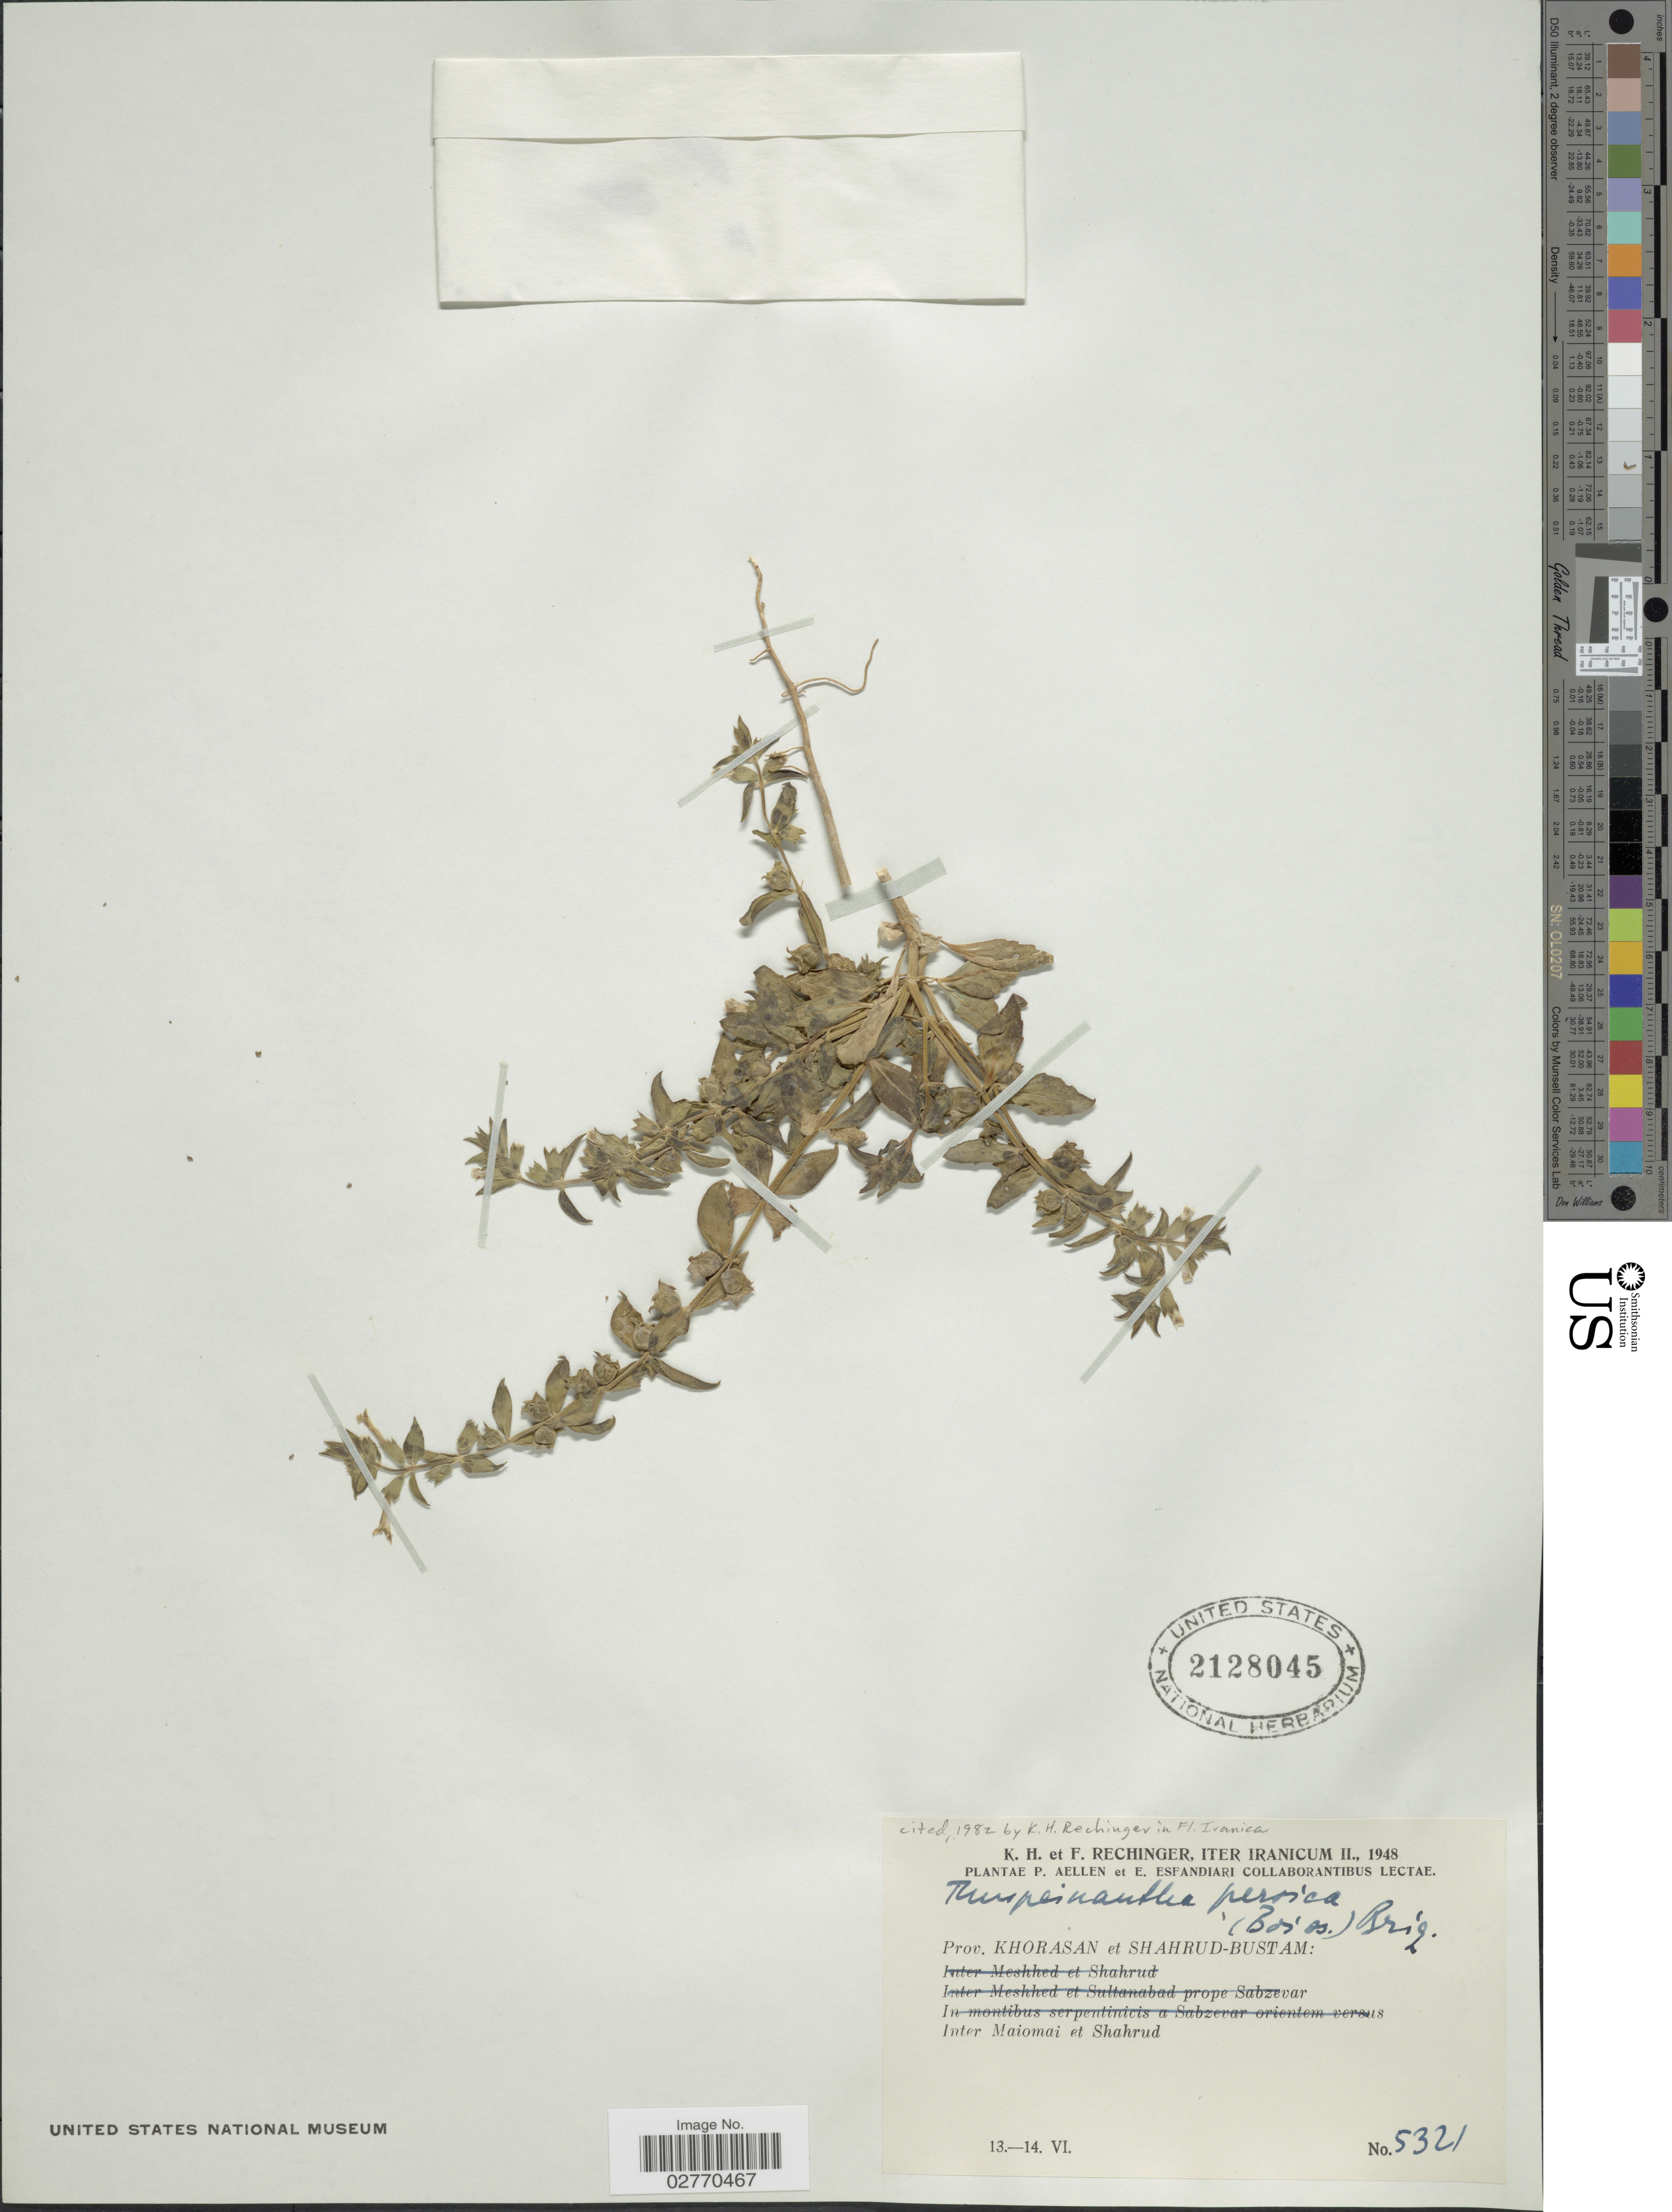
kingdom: Plantae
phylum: Tracheophyta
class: Magnoliopsida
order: Lamiales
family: Lamiaceae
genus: Thuspeinanta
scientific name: Thuspeinanta persica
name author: (Boiss.) Briq.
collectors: K. H. Rechinger & F. Rechinger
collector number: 5321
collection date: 1948-06-13/1948-06-14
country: Iran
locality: Prov. Khorasan et Shahrud-Bustam, Inter Maiomai et Shahrud.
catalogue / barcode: US 2128045